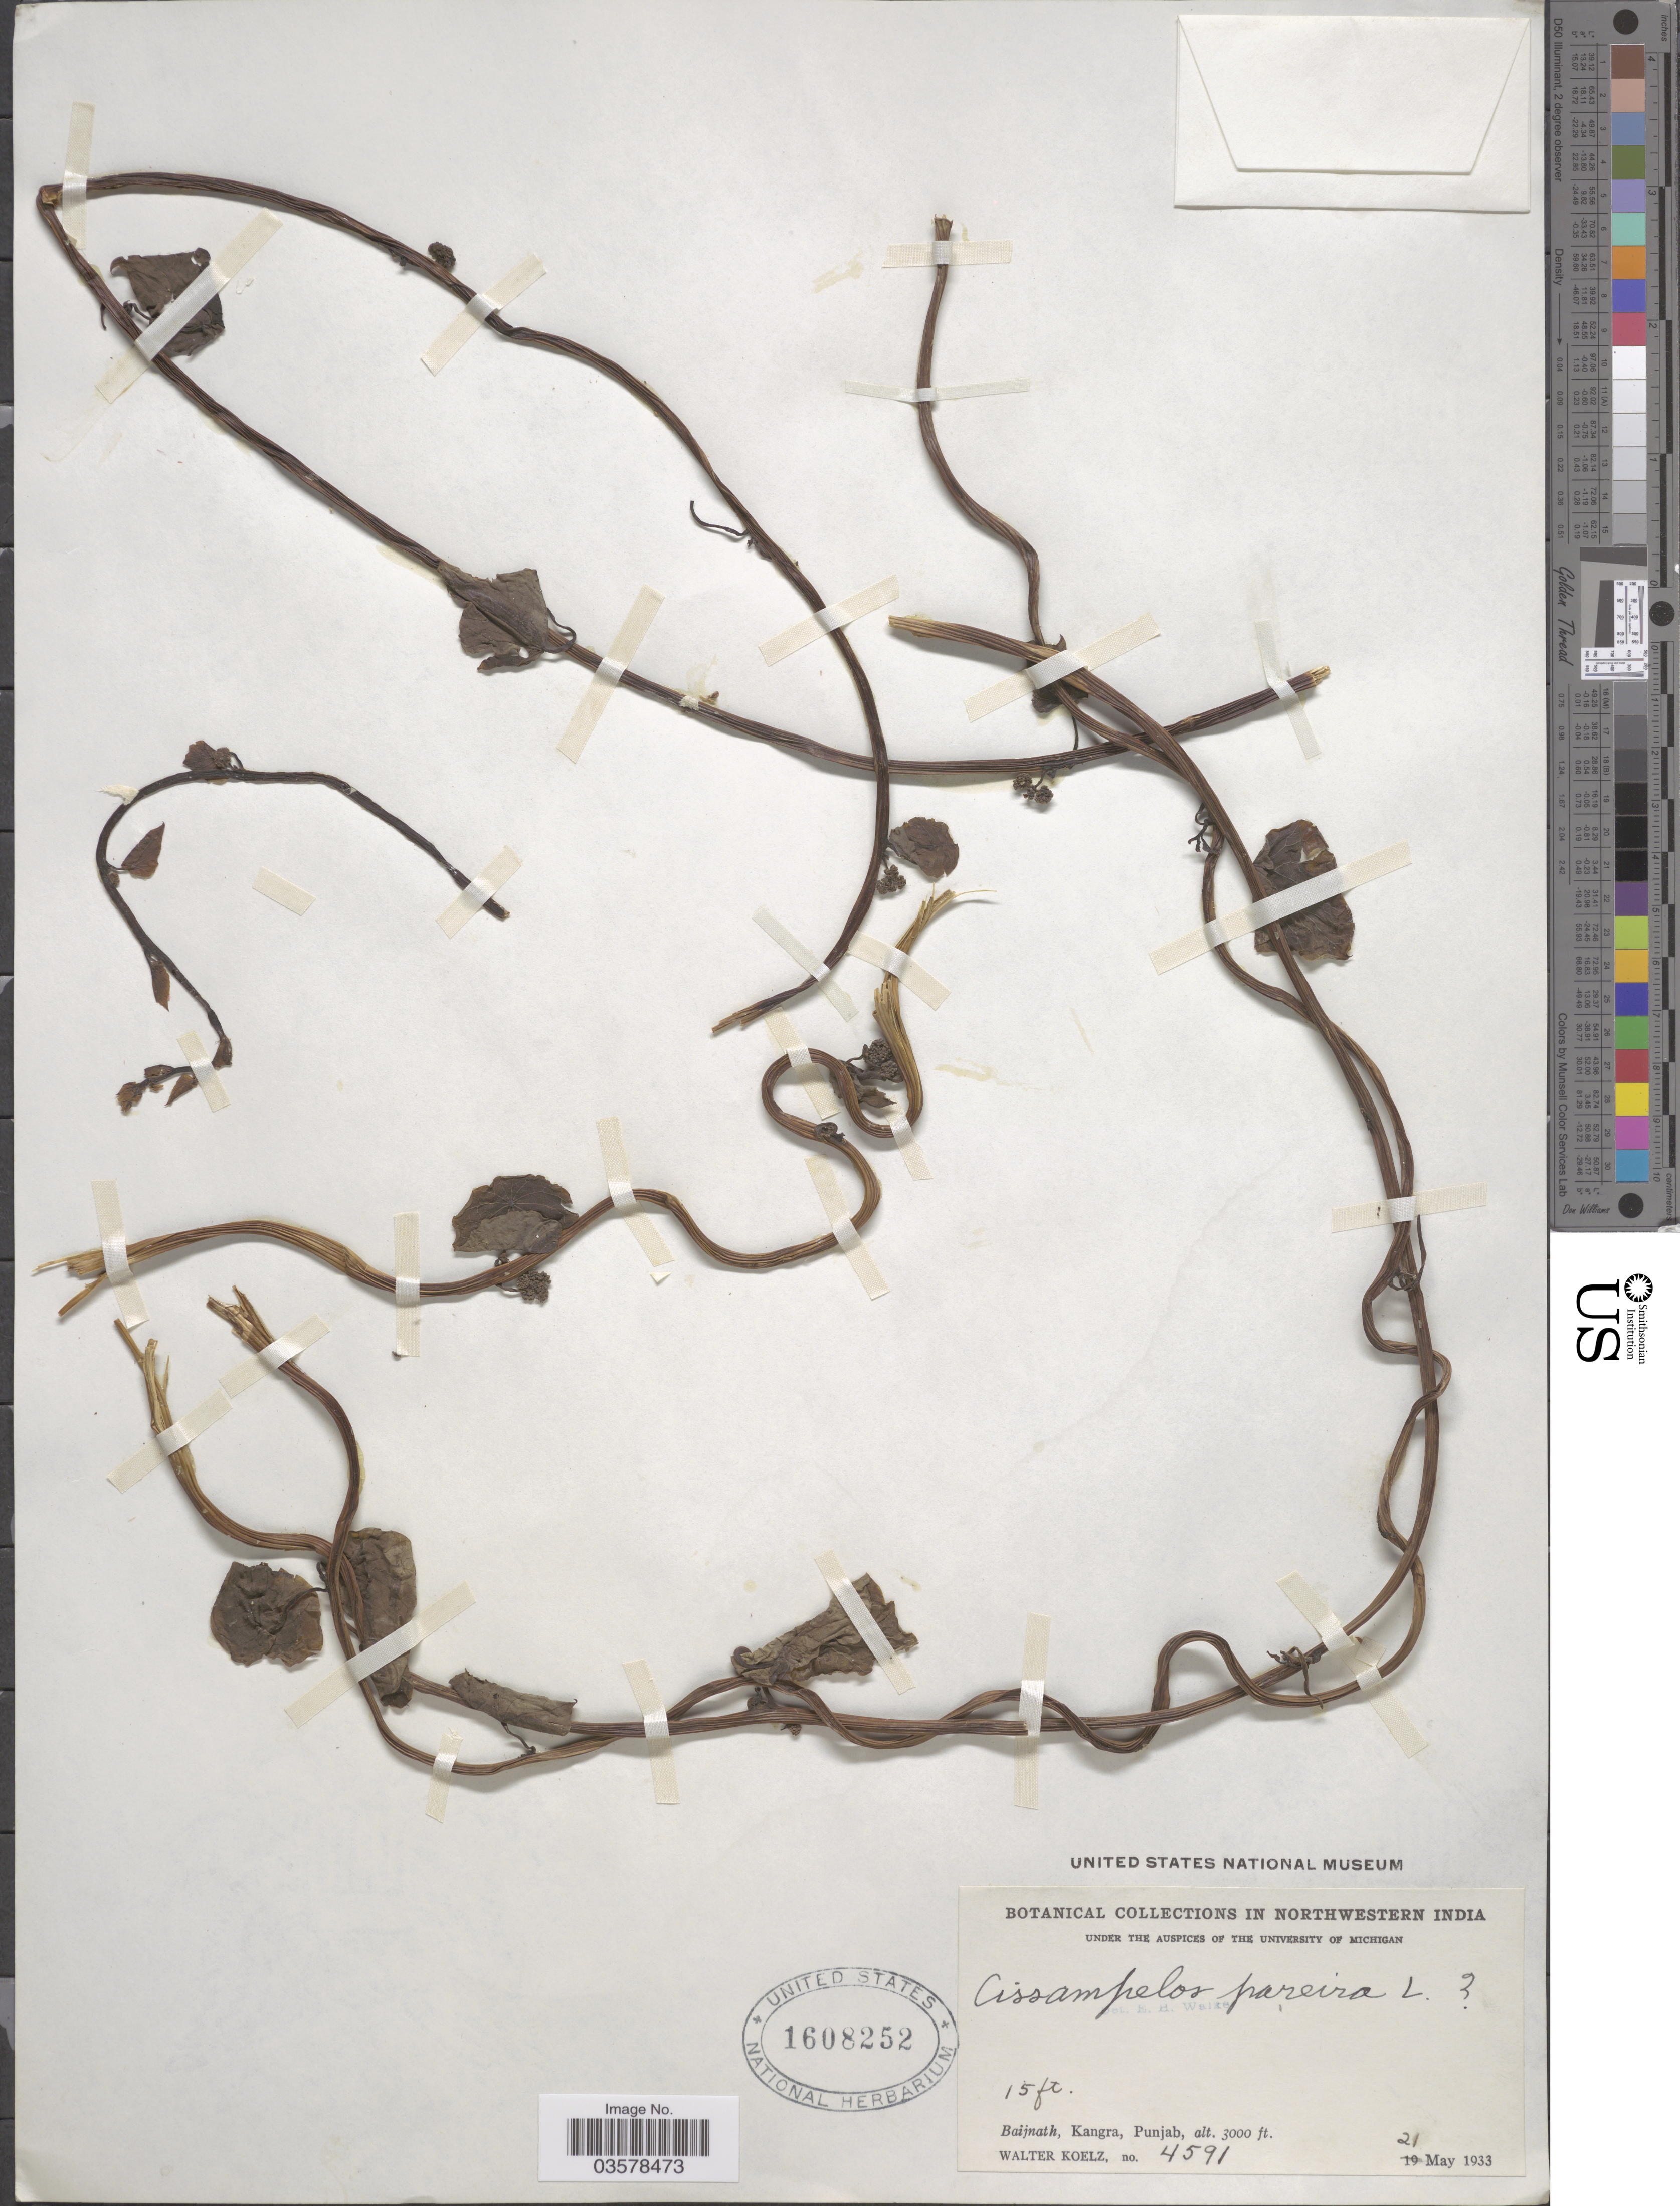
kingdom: Plantae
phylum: Tracheophyta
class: Magnoliopsida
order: Ranunculales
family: Menispermaceae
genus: Cissampelos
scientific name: Cissampelos pareira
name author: L.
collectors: W. N. Koelz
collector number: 4591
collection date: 1933-05-21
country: India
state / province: Punjab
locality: Northwestern India. Baijnath, Kangra.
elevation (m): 914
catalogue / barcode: US 1608252